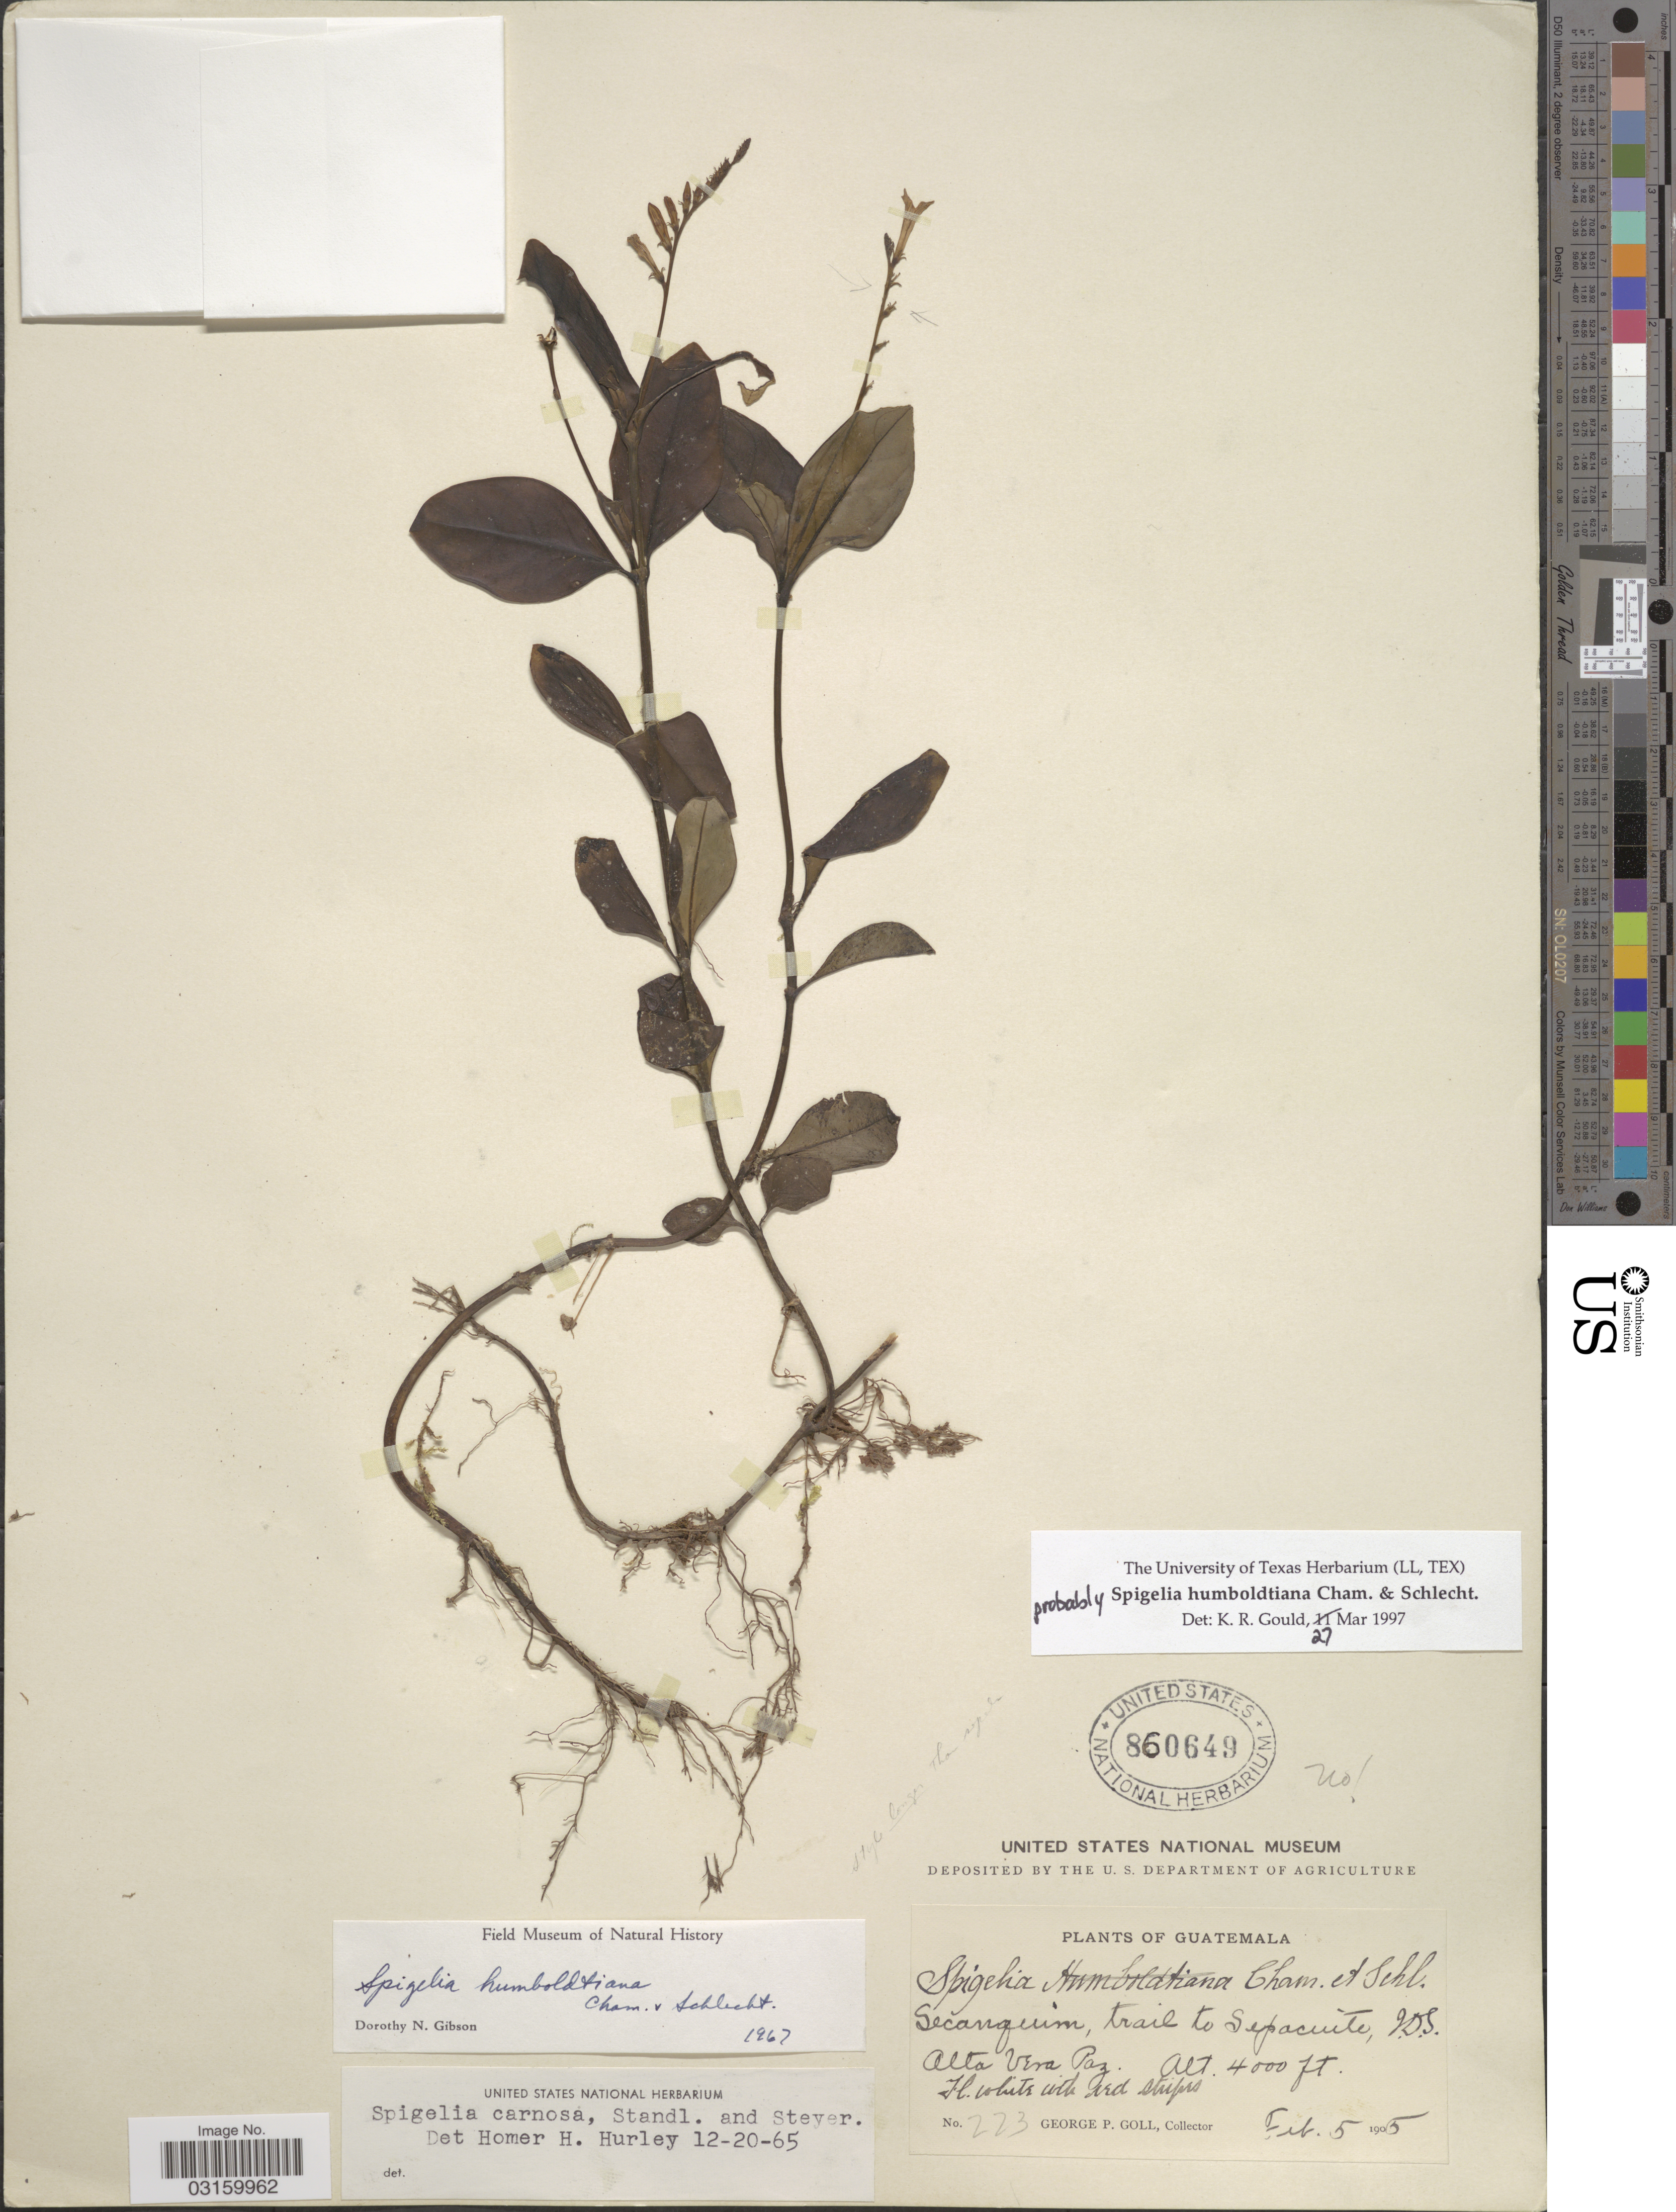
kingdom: Plantae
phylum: Tracheophyta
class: Magnoliopsida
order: Gentianales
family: Loganiaceae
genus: Spigelia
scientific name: Spigelia humboldtiana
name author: Cham. & Schltdl.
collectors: G. P. Goll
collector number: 223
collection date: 1905-02-05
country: Guatemala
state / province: Alta Verapaz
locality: Secanguim, trail to Sepacuite, Alta Vera Paz.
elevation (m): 1219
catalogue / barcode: US 860649